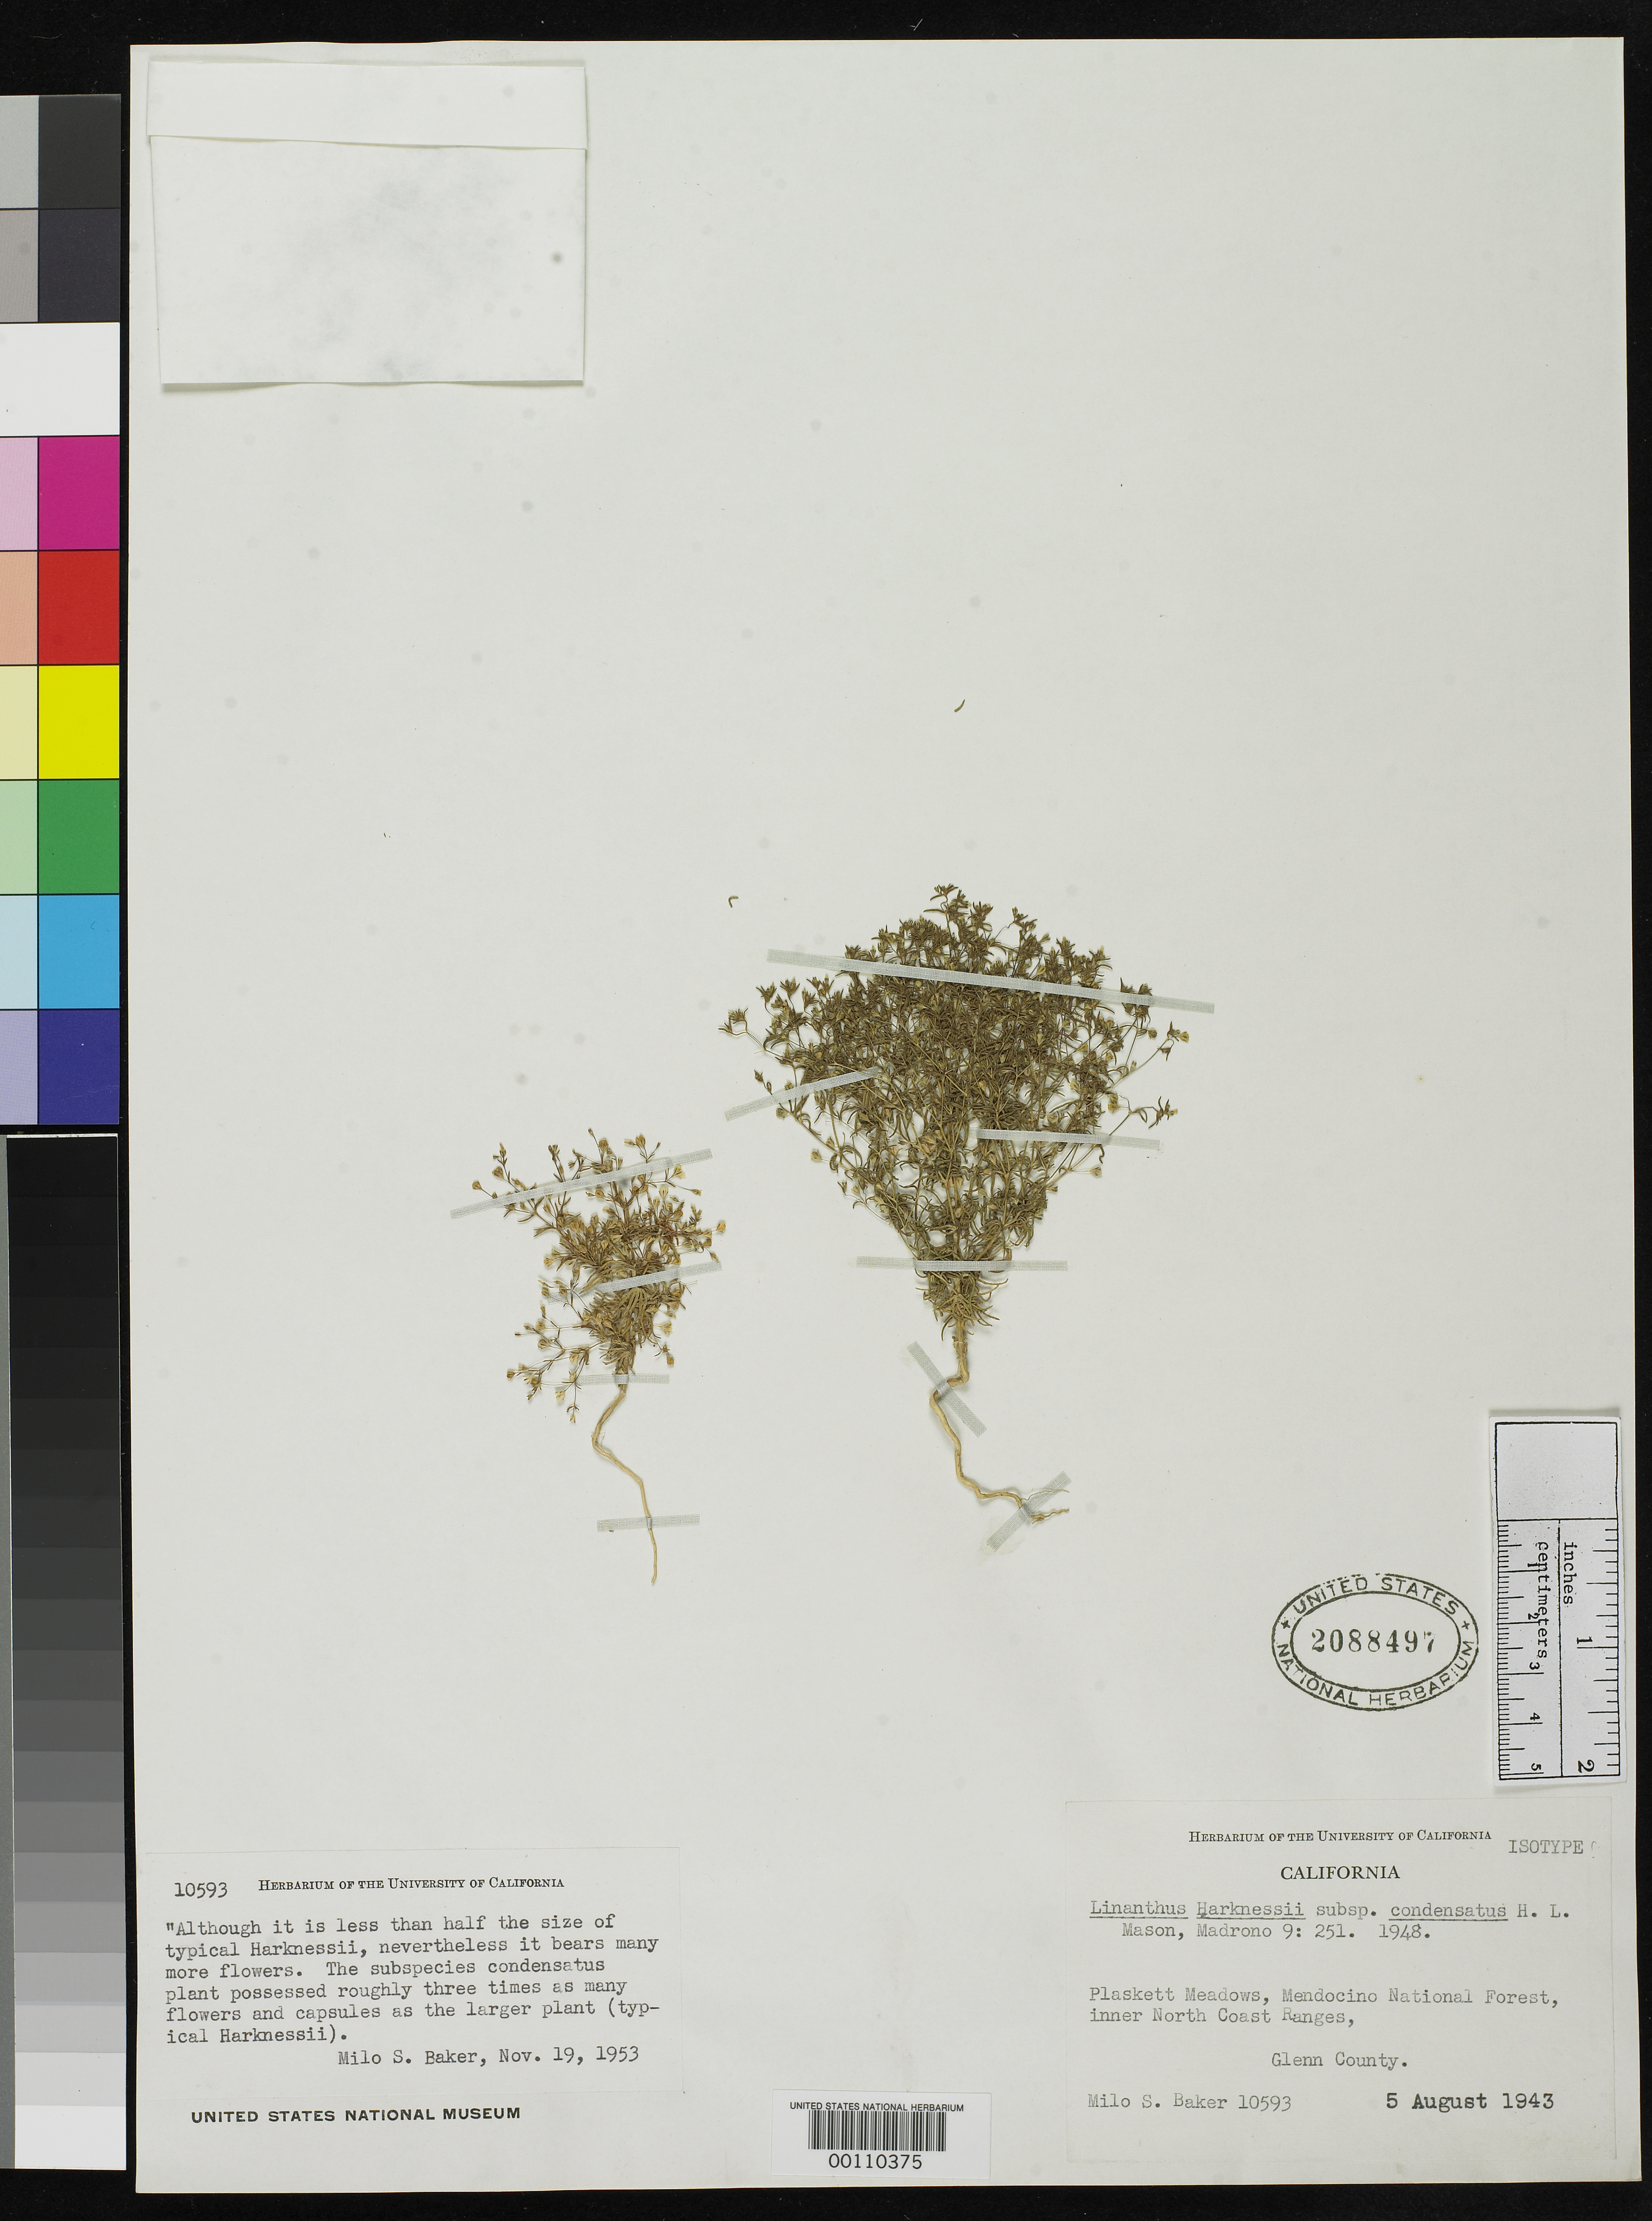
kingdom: Plantae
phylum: Tracheophyta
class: Magnoliopsida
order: Ericales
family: Polemoniaceae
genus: Linanthus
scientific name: Linanthus harknessii subsp. condensatus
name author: H. Mason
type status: Isotype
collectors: M. S. Baker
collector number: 10593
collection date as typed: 05 Aug 1943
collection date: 1943-08-05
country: United States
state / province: California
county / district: Glenn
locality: Plaskett meadows, Mendocino National Forest, inner N coast ranges.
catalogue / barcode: US 2088497